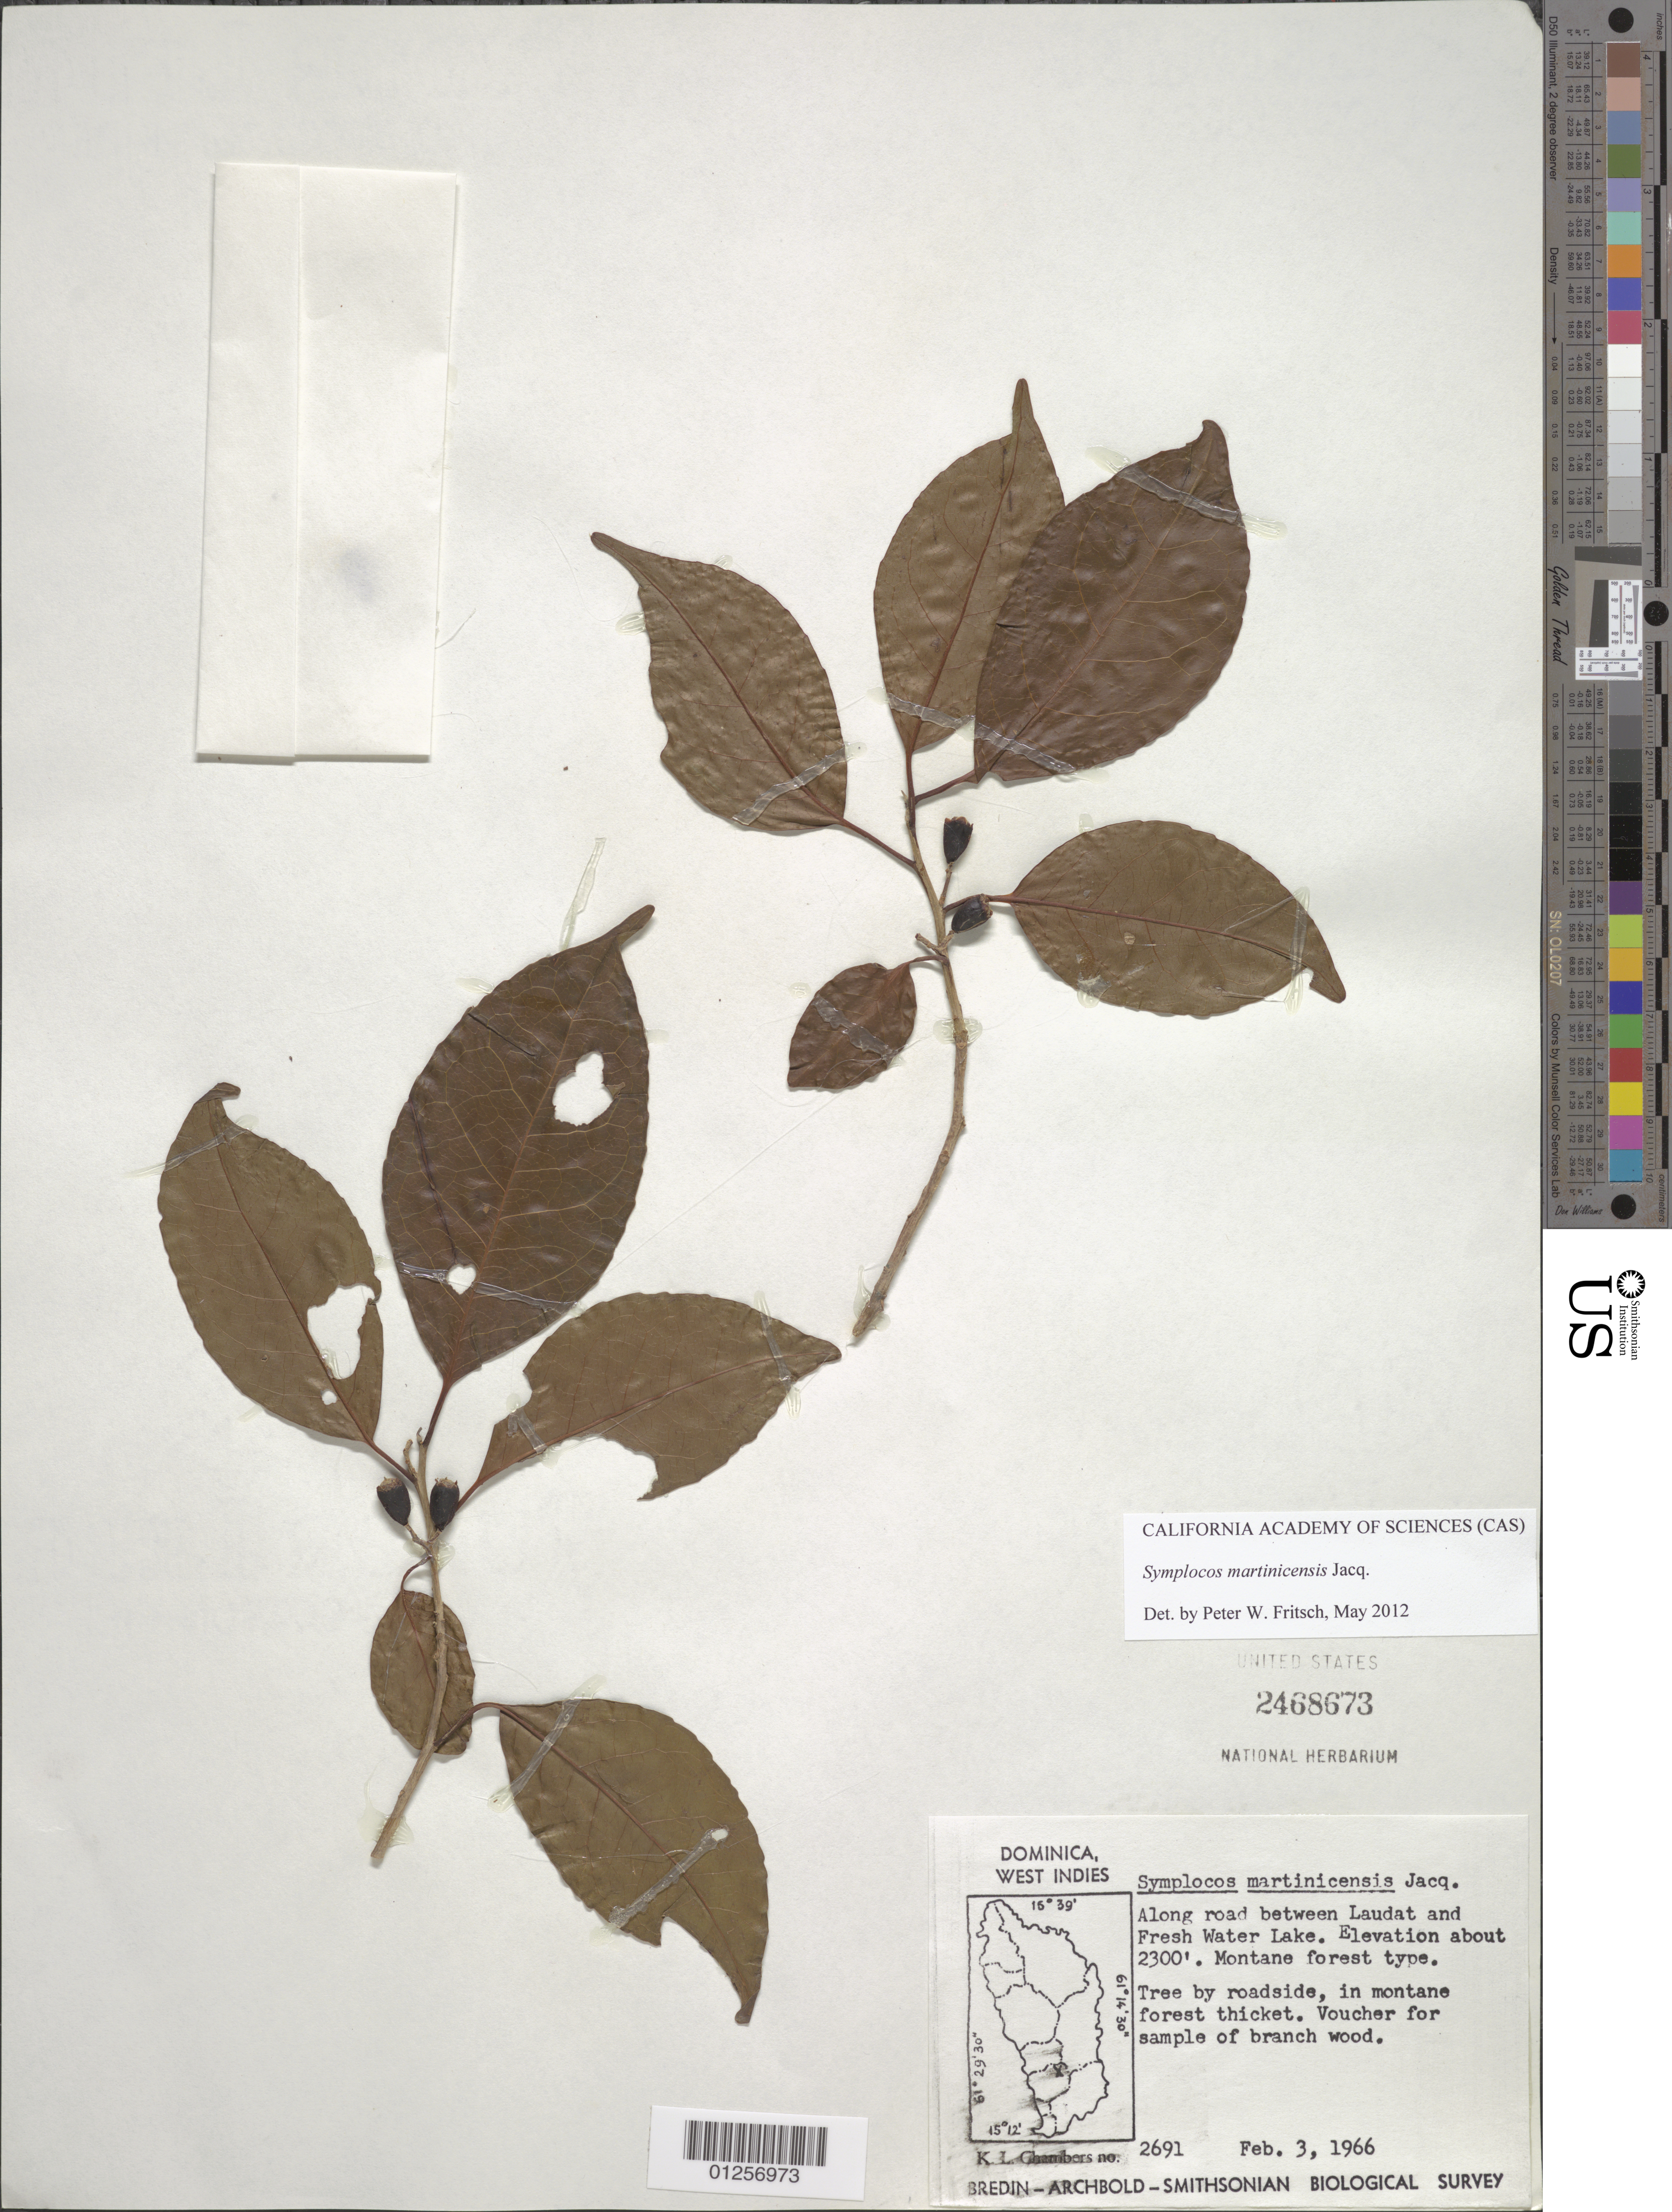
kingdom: Plantae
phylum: Tracheophyta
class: Magnoliopsida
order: Ericales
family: Symplocaceae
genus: Symplocos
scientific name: Symplocos martinicensis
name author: Jacq.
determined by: Fritsch, Peter W.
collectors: K. L. Chambers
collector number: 2691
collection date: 1966-02-03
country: Dominica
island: Dominica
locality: Laudat to Fresh Water Lake road.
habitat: Montane forest type. By roadside in montane forest thicket.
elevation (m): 701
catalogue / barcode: US 2468673